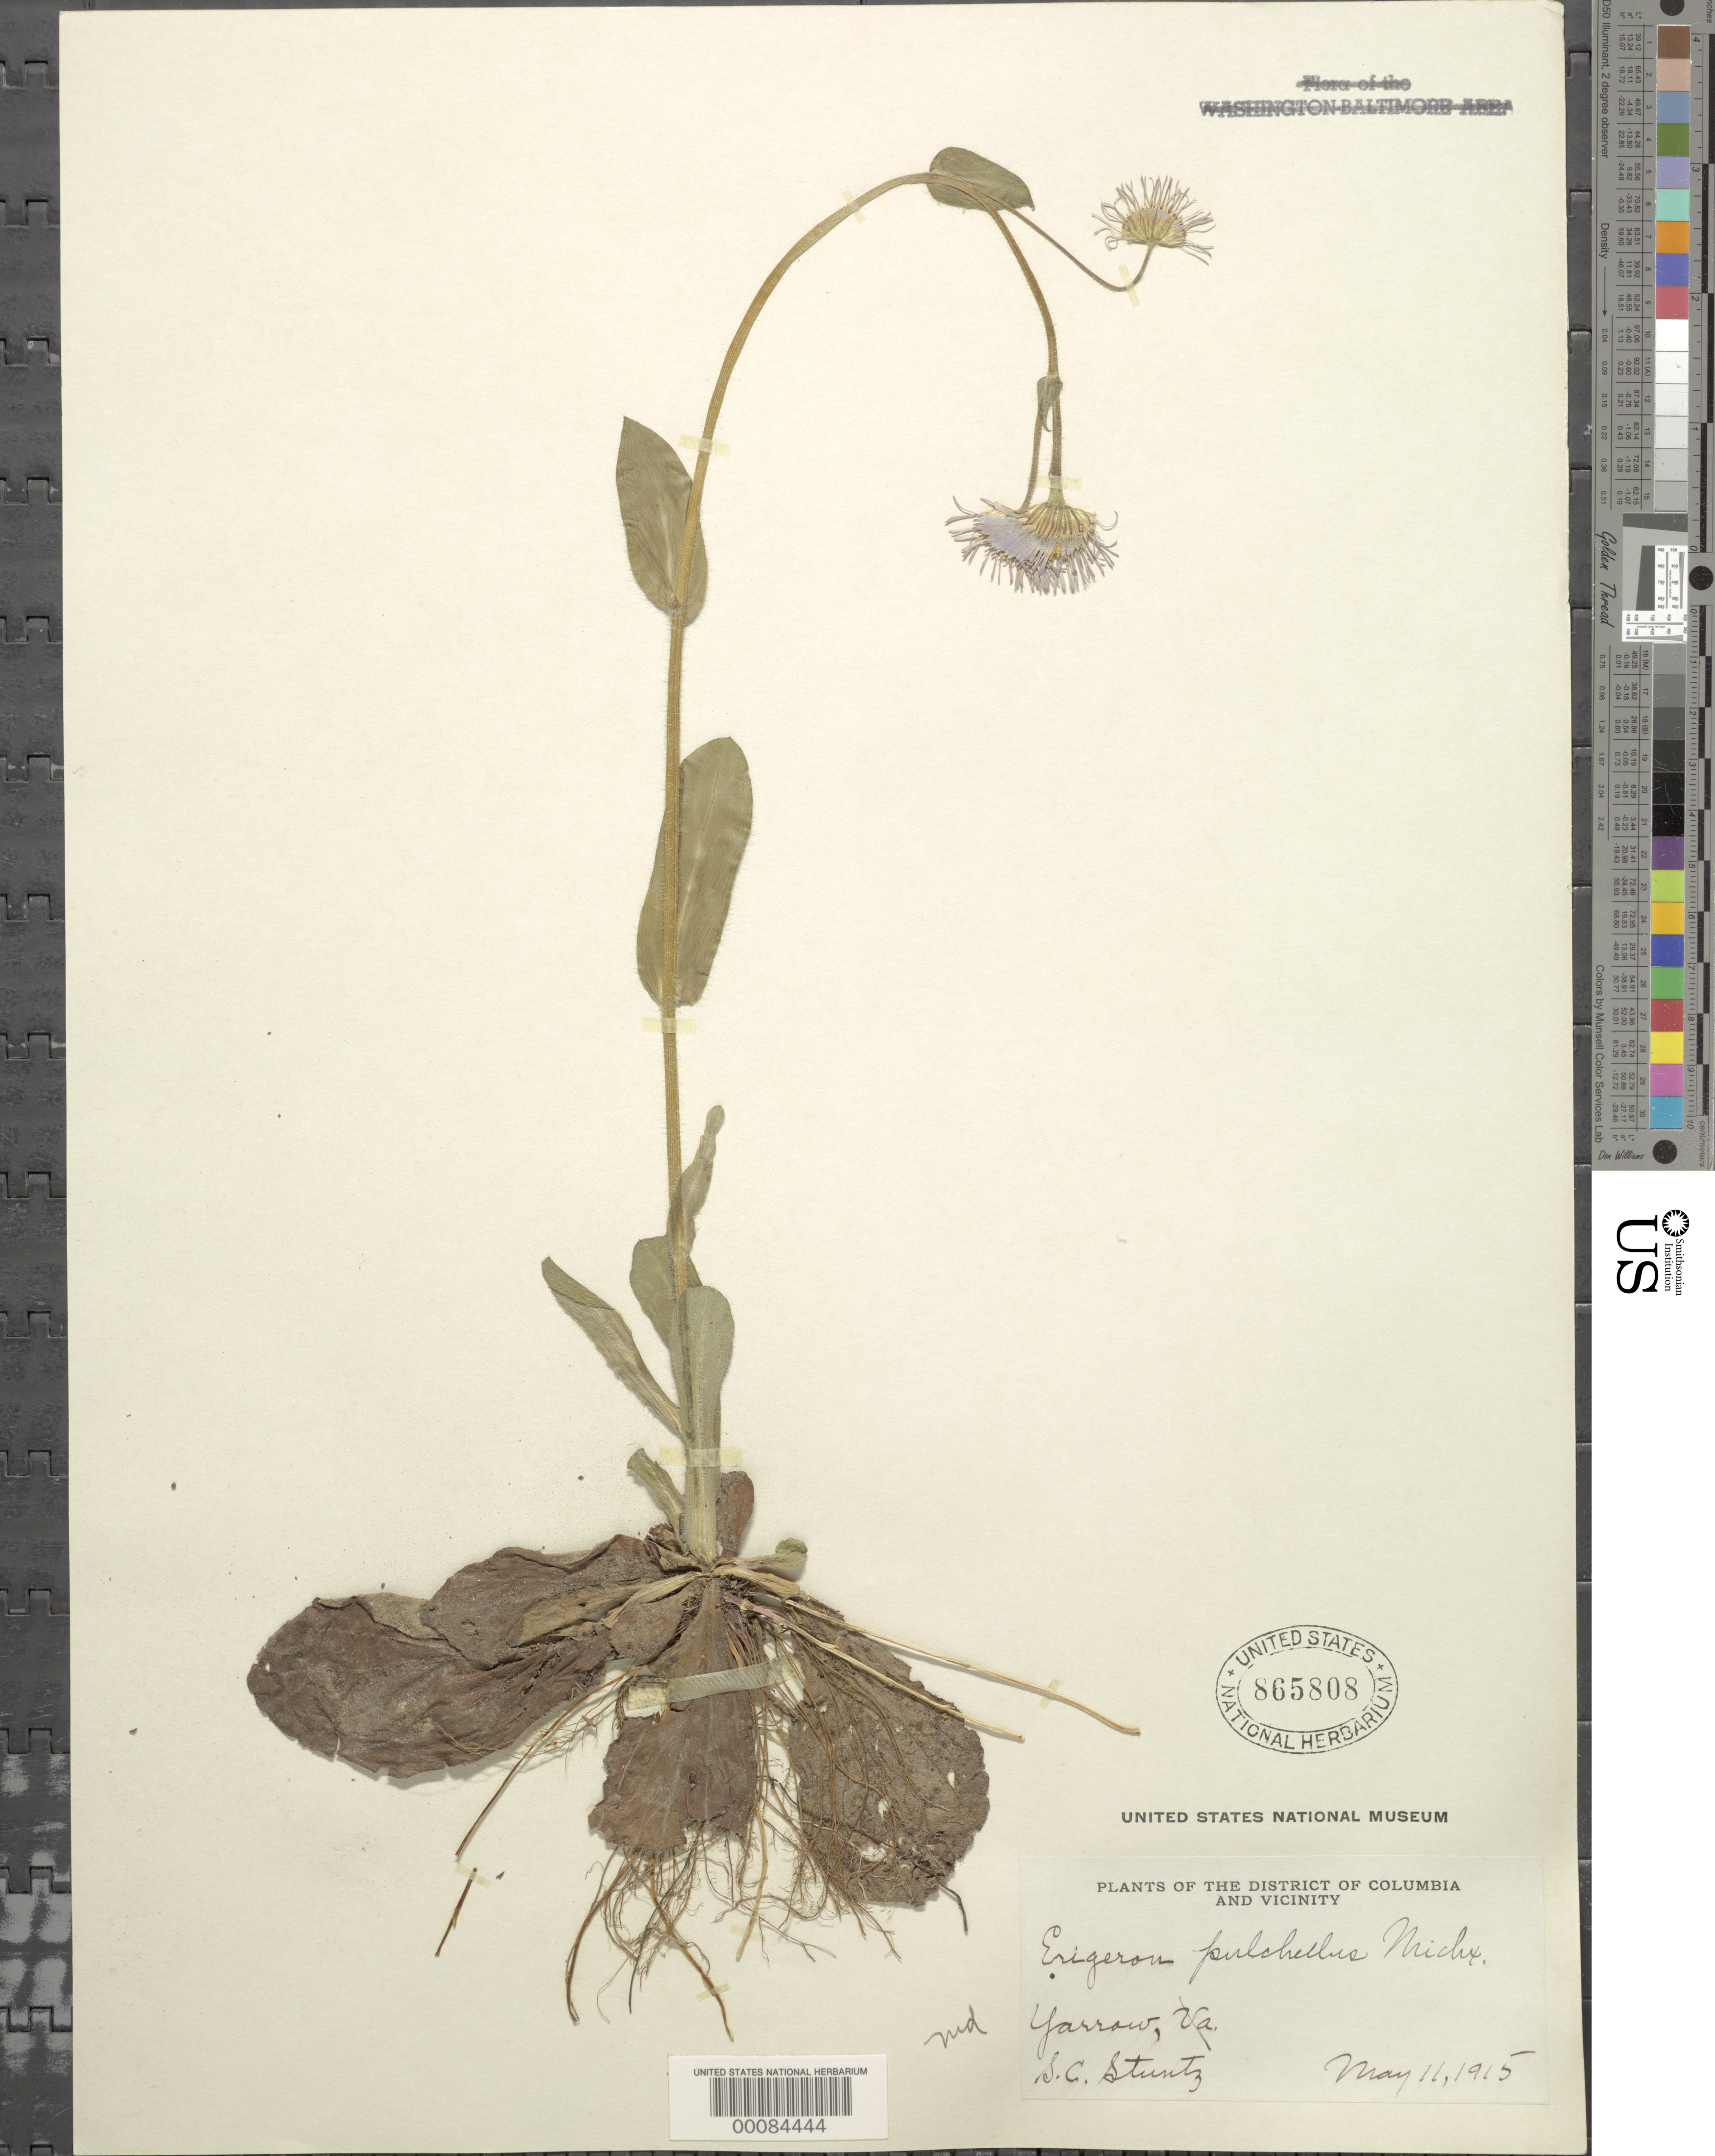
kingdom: Plantae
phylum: Tracheophyta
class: Magnoliopsida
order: Asterales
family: Asteraceae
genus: Erigeron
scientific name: Erigeron pulchellus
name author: Michx.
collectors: S. C. Stuntz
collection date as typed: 11 May 1915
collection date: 1915-05-11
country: United States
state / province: Maryland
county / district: Washington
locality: Yarrow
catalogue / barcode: US 865808